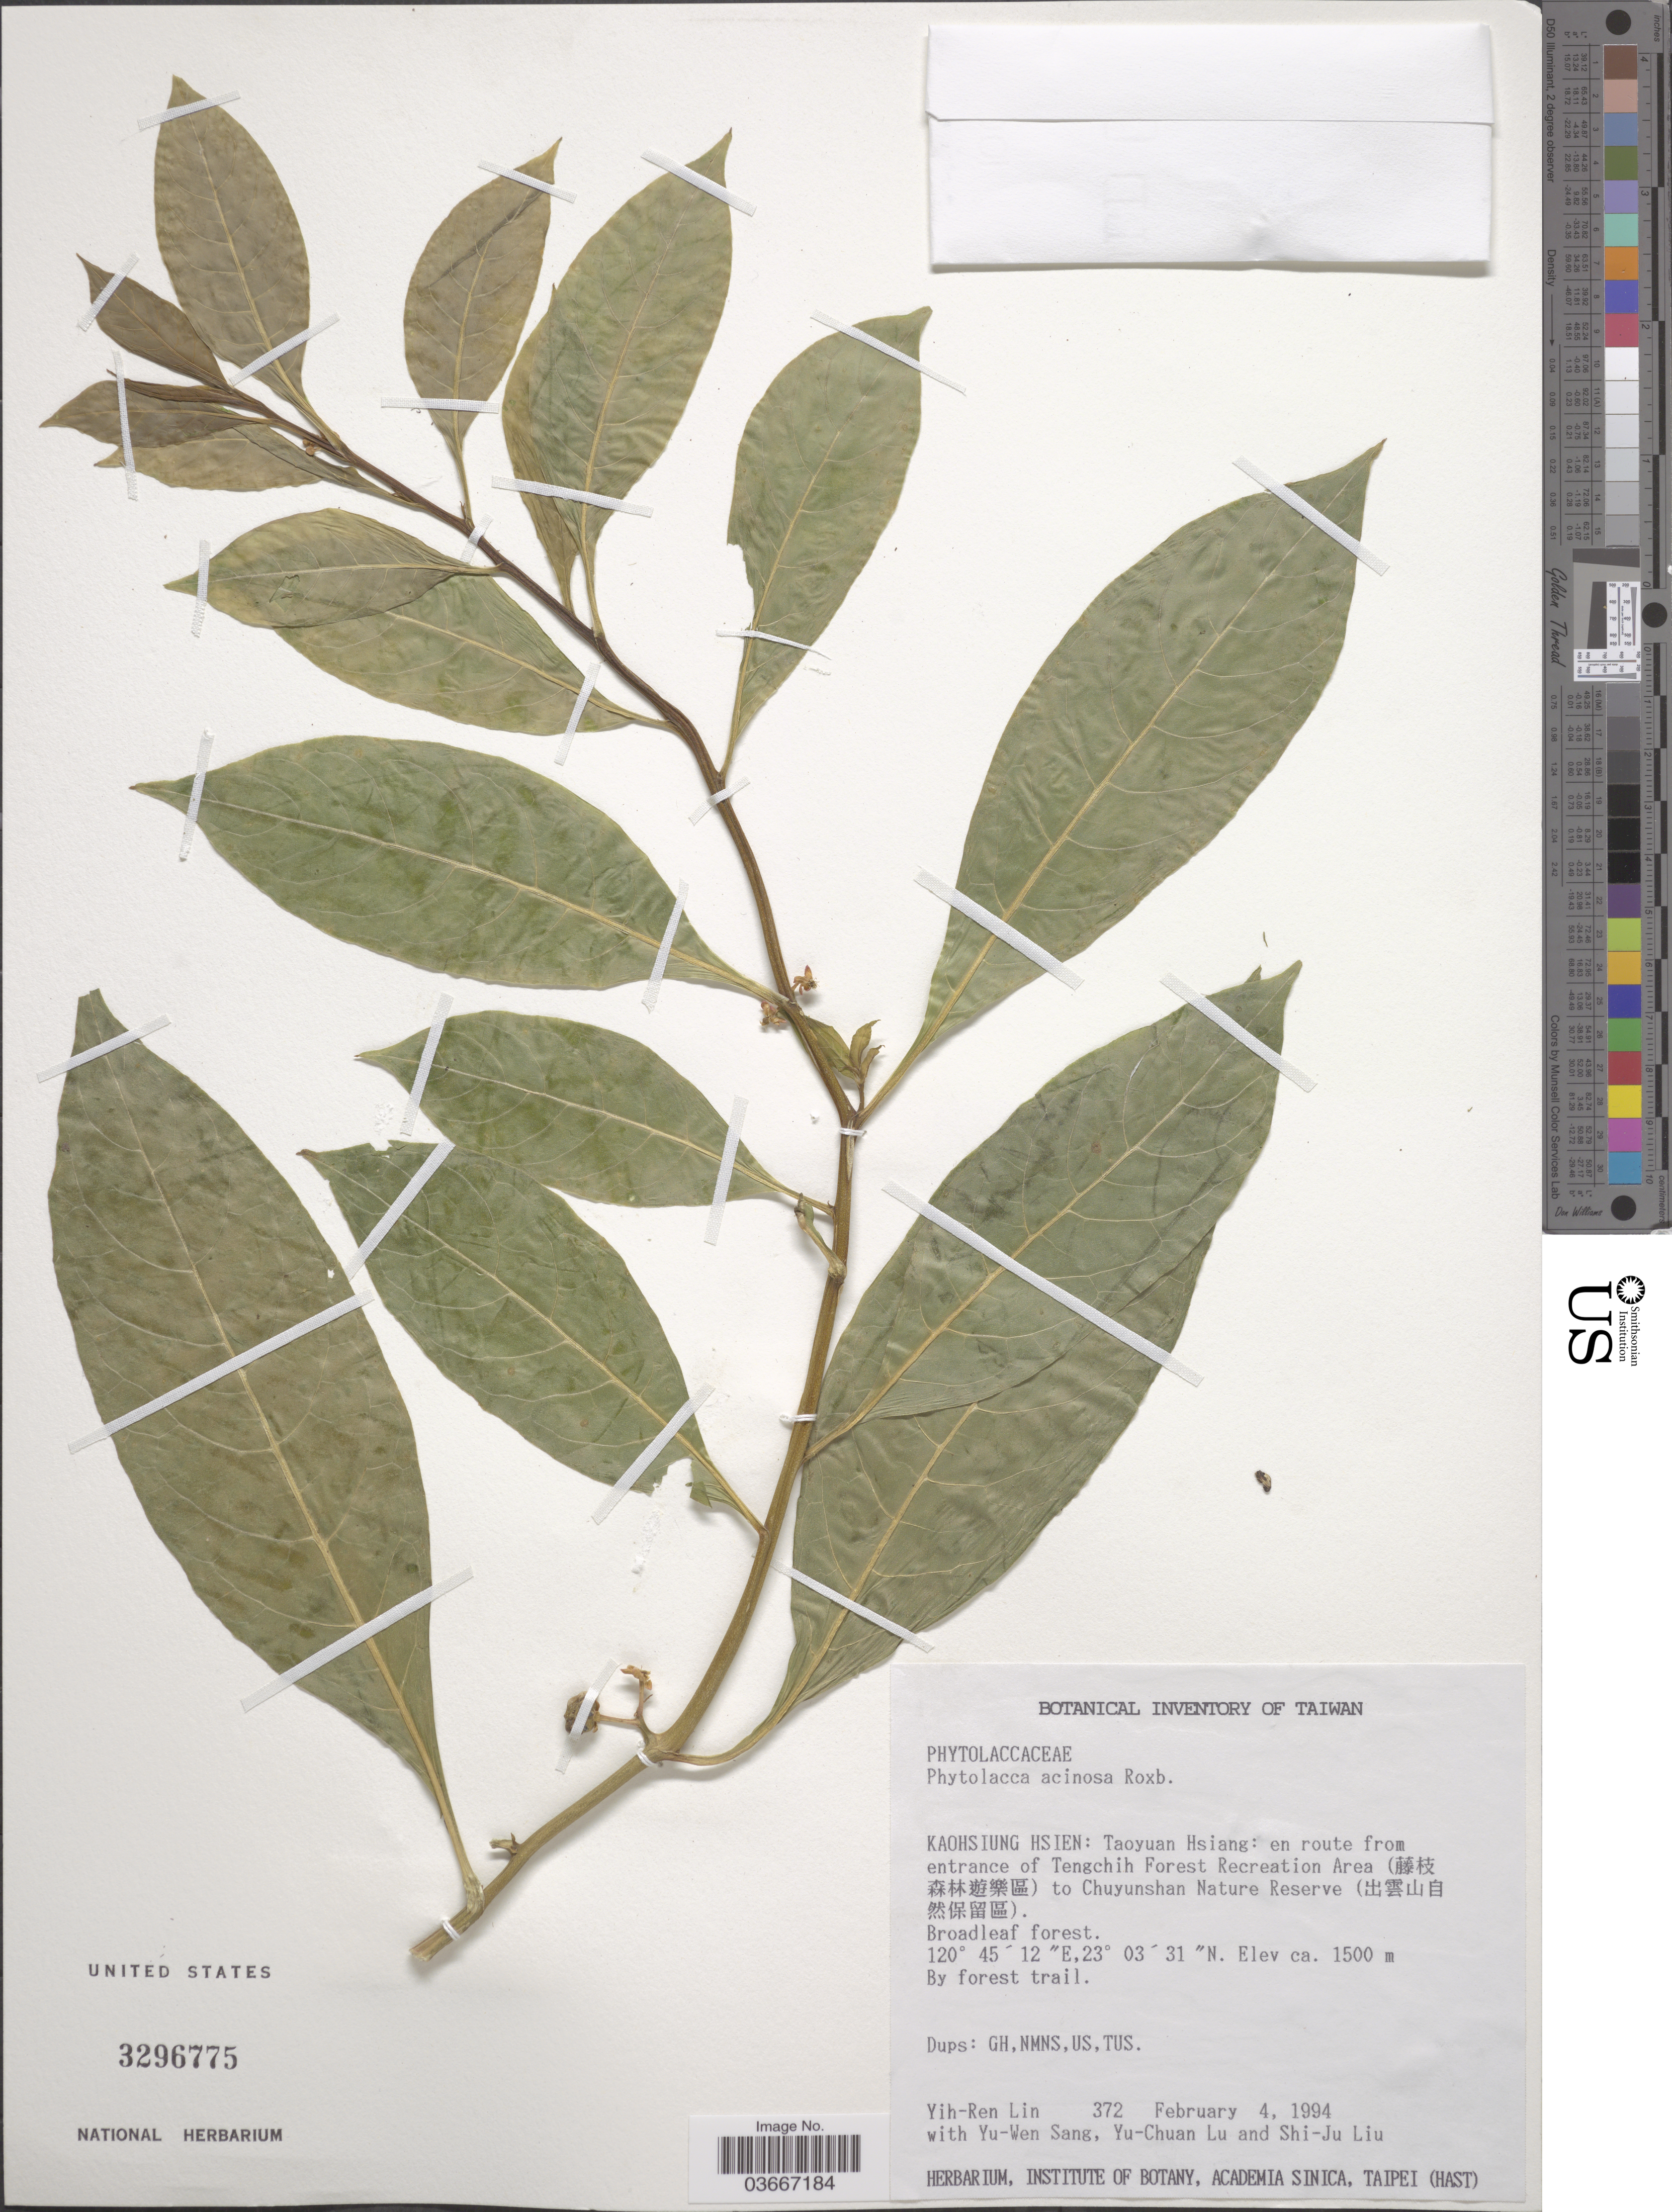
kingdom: Plantae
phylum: Tracheophyta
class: Magnoliopsida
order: Caryophyllales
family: Phytolaccaceae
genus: Phytolacca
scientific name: Phytolacca acinosa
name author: Roxb.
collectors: Y. Lin, Y. Sang, Y. C. Lu & S. J. Liu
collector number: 372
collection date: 1994-02-04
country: Taiwan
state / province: Kaohsiung City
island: Taiwan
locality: Kaohsiung Hsien: Taoyuan Hsiang: en route from entrance of Tengchih Forest Recreation Area (X) to Chuyunshan Nature Reserve (X).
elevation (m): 1500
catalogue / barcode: US 3296775